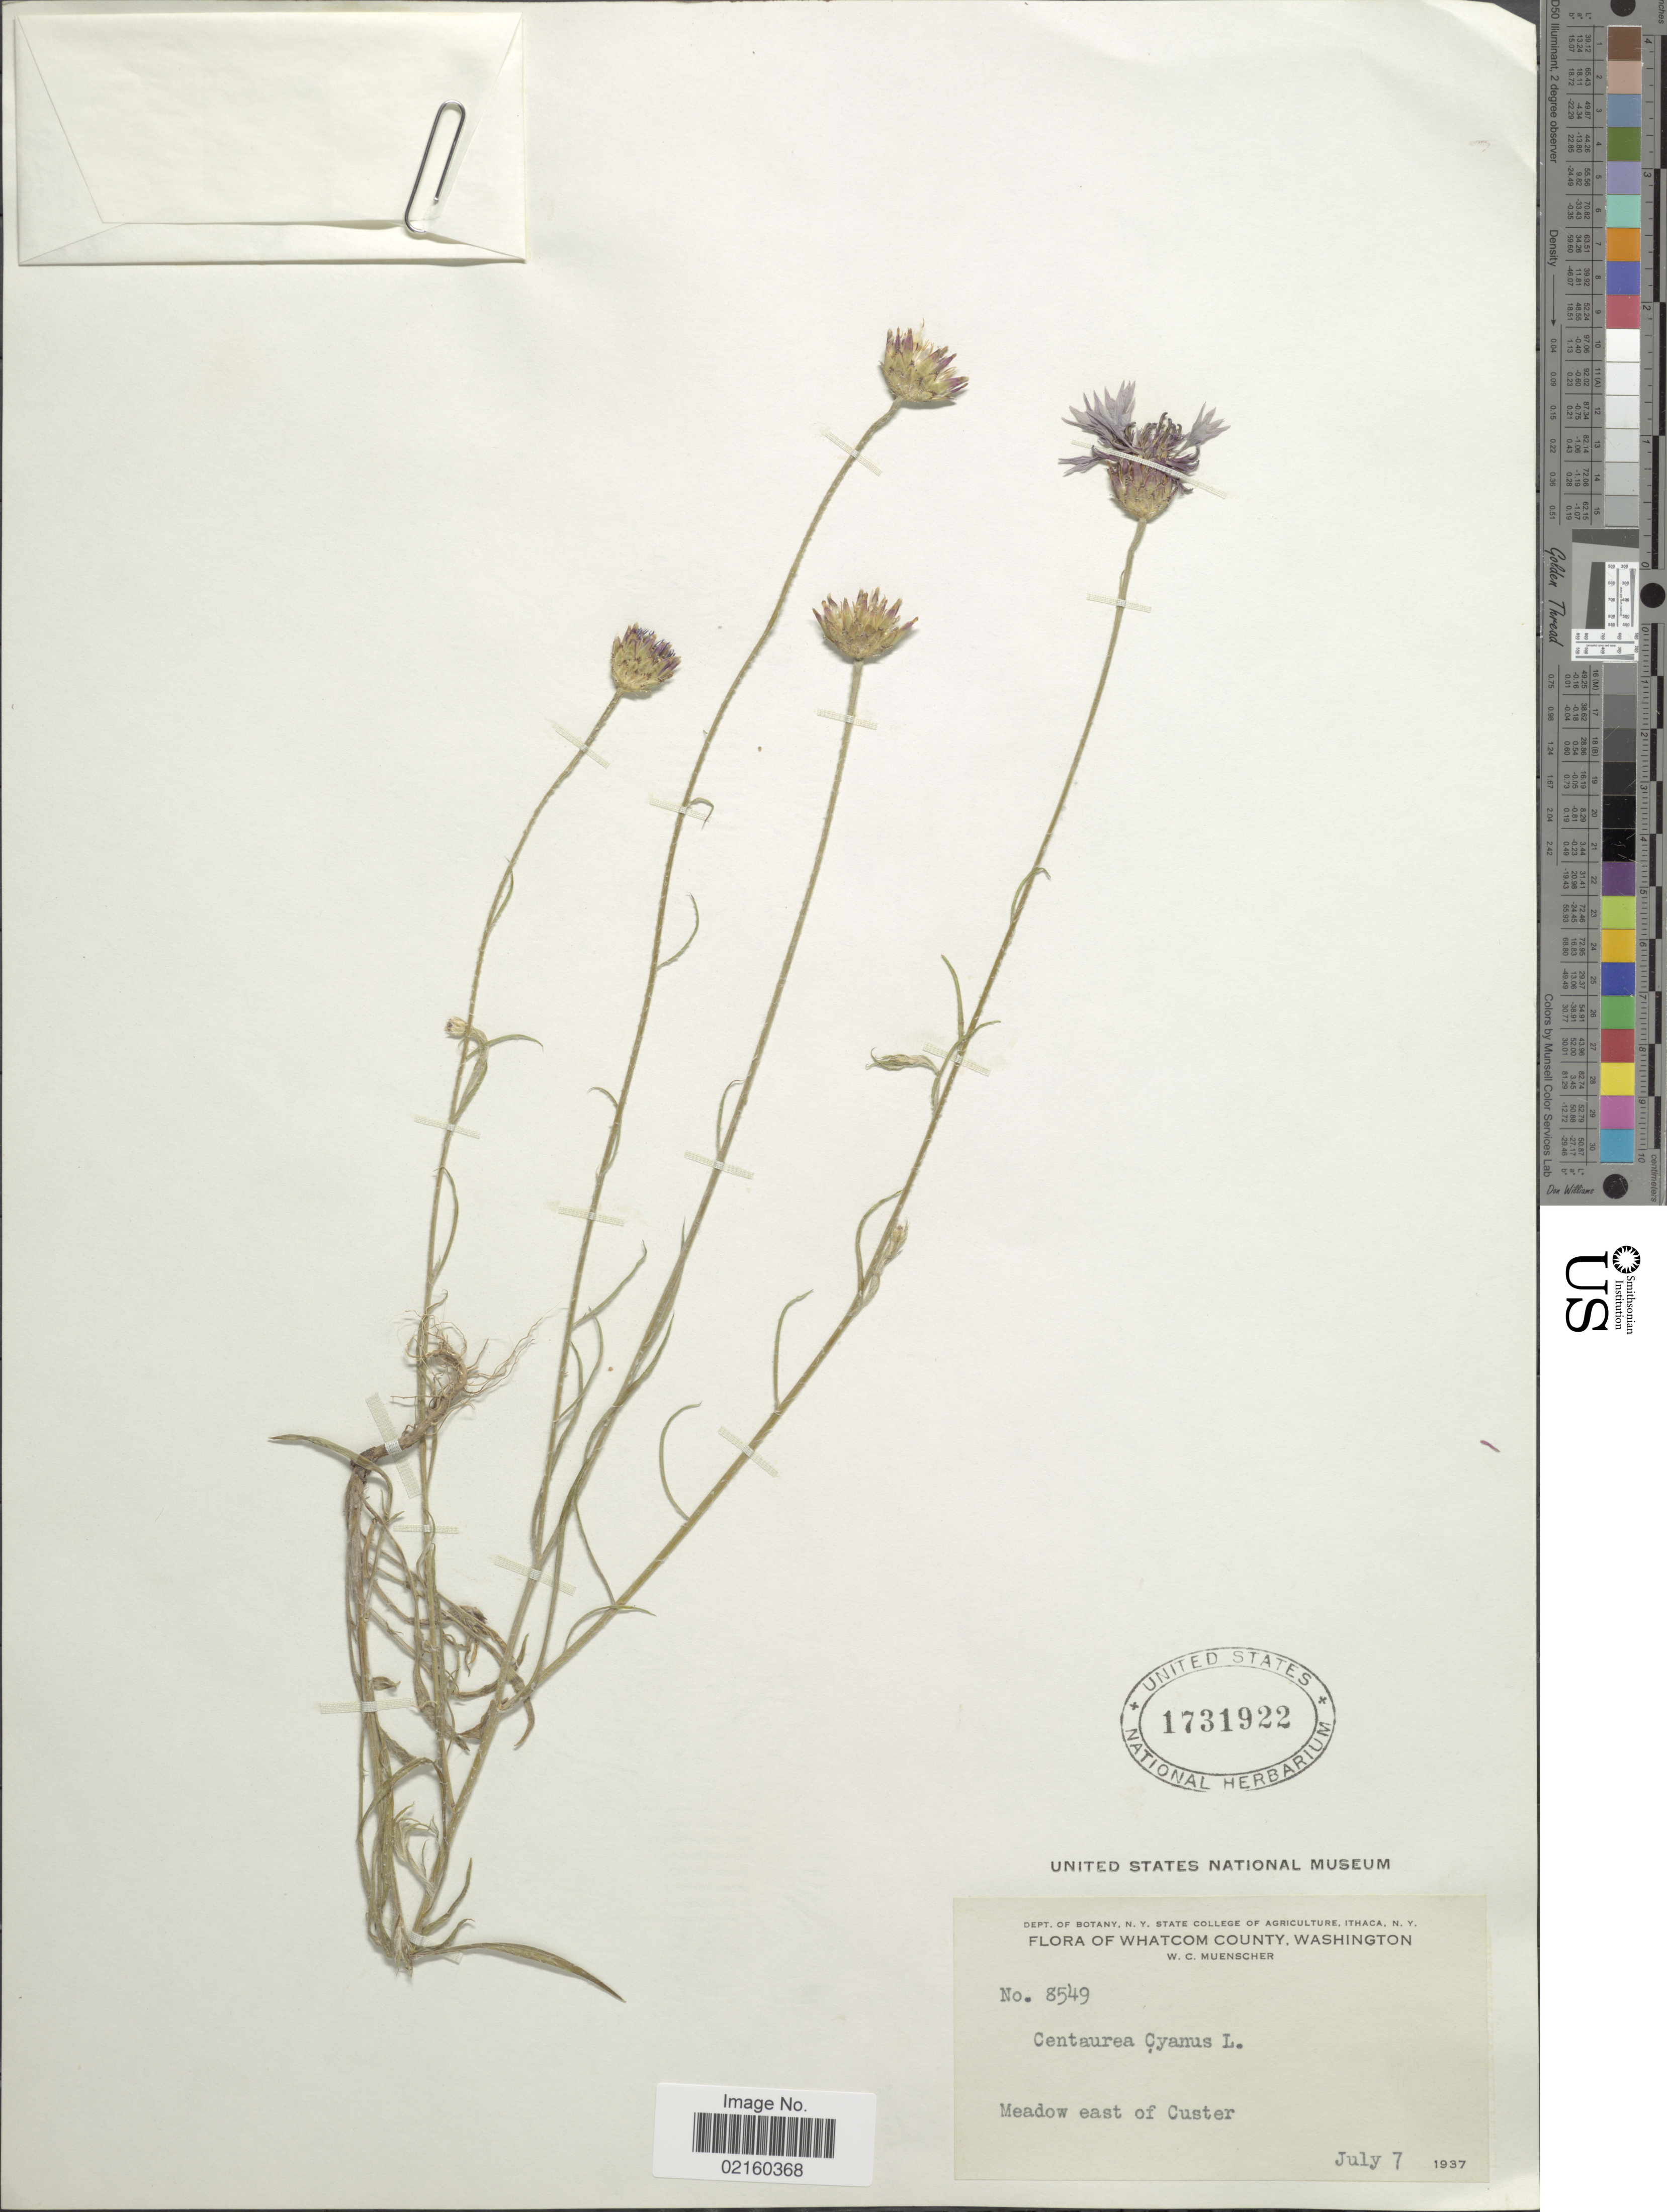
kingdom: Plantae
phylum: Tracheophyta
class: Magnoliopsida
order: Asterales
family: Asteraceae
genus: Centaurea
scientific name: Centaurea cyanus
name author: L.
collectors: W. Muenscher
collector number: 8549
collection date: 1937-07-07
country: United States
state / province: Washington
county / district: Whatcom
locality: Whatcom County, east of Custer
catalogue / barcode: US 1731922